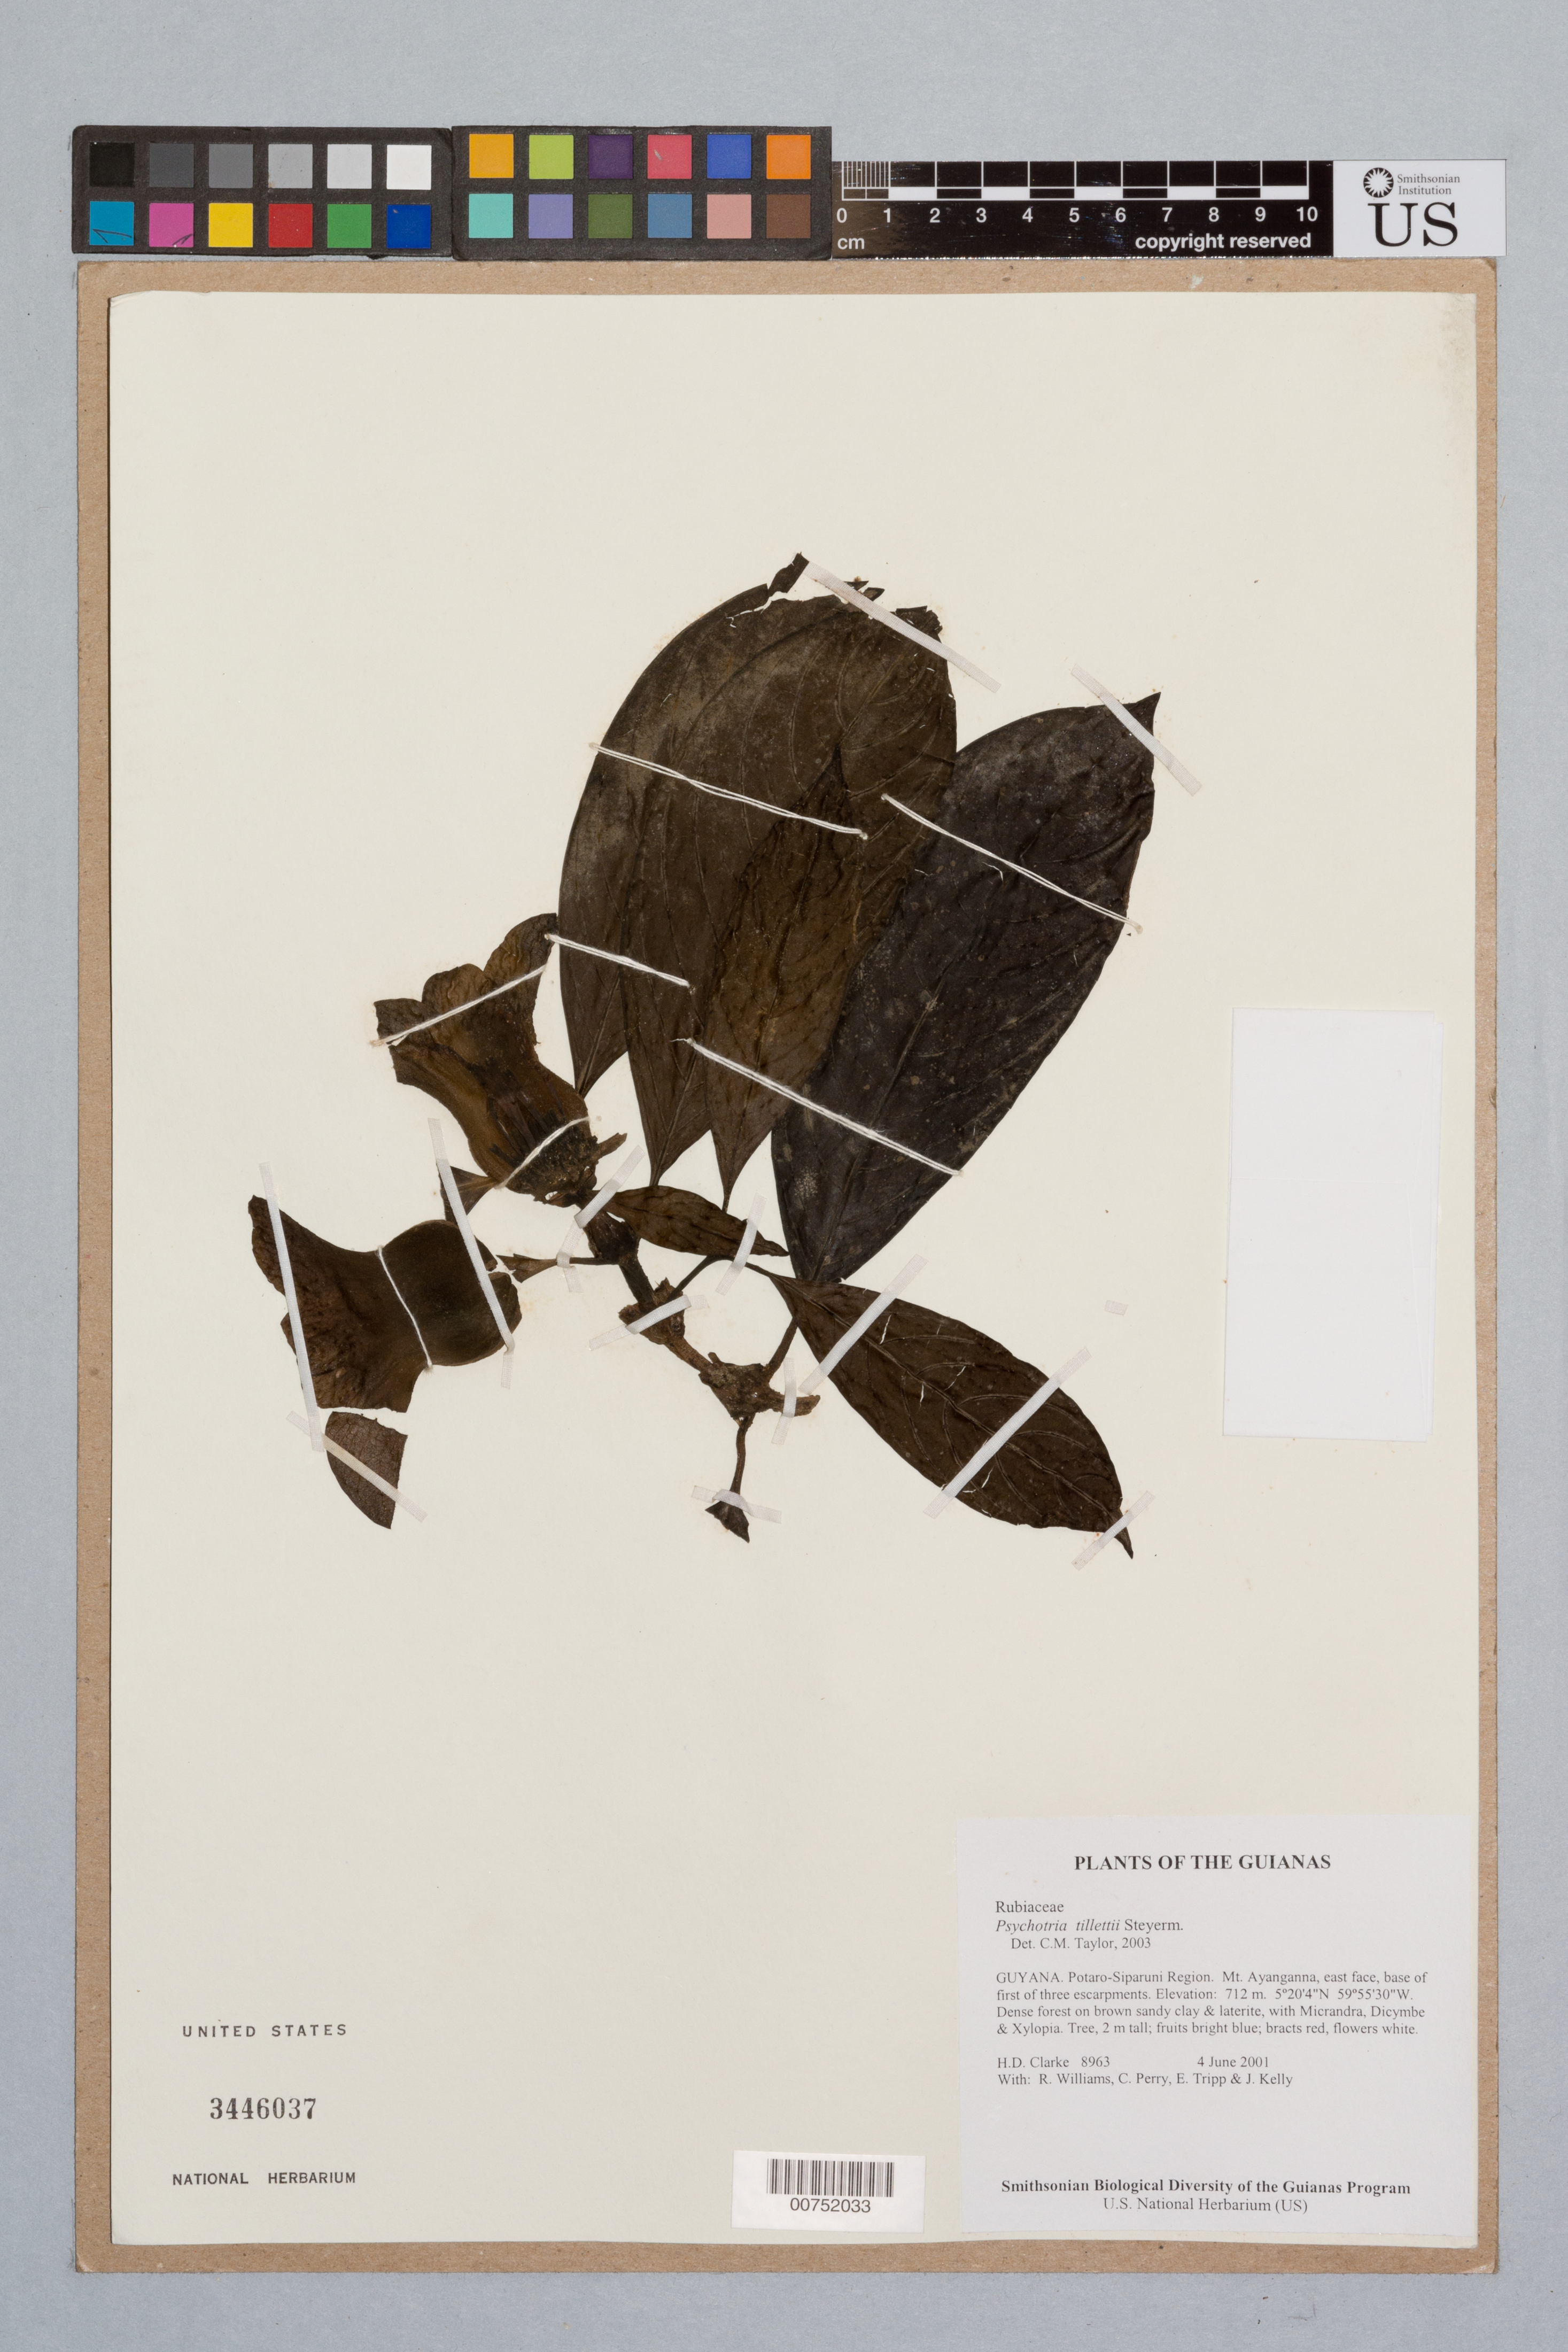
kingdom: Plantae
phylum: Tracheophyta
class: Magnoliopsida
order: Gentianales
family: Rubiaceae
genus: Psychotria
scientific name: Psychotria tillettii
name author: Steyerm.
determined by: Taylor, Charlotte M.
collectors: H. D. Clarke, R. Williams, C. Perry, E. Tripp & J. Kelly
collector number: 8963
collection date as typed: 4 June 2001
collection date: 2001-06-04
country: Guyana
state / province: Potaro-Siparuni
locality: Mt. Ayanganna, east face, base of first of three escarpments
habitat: Dense forest on brown sandy clay & laterite, with Micrandra, Dicymbe & Xylopia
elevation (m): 712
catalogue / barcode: US 3446037